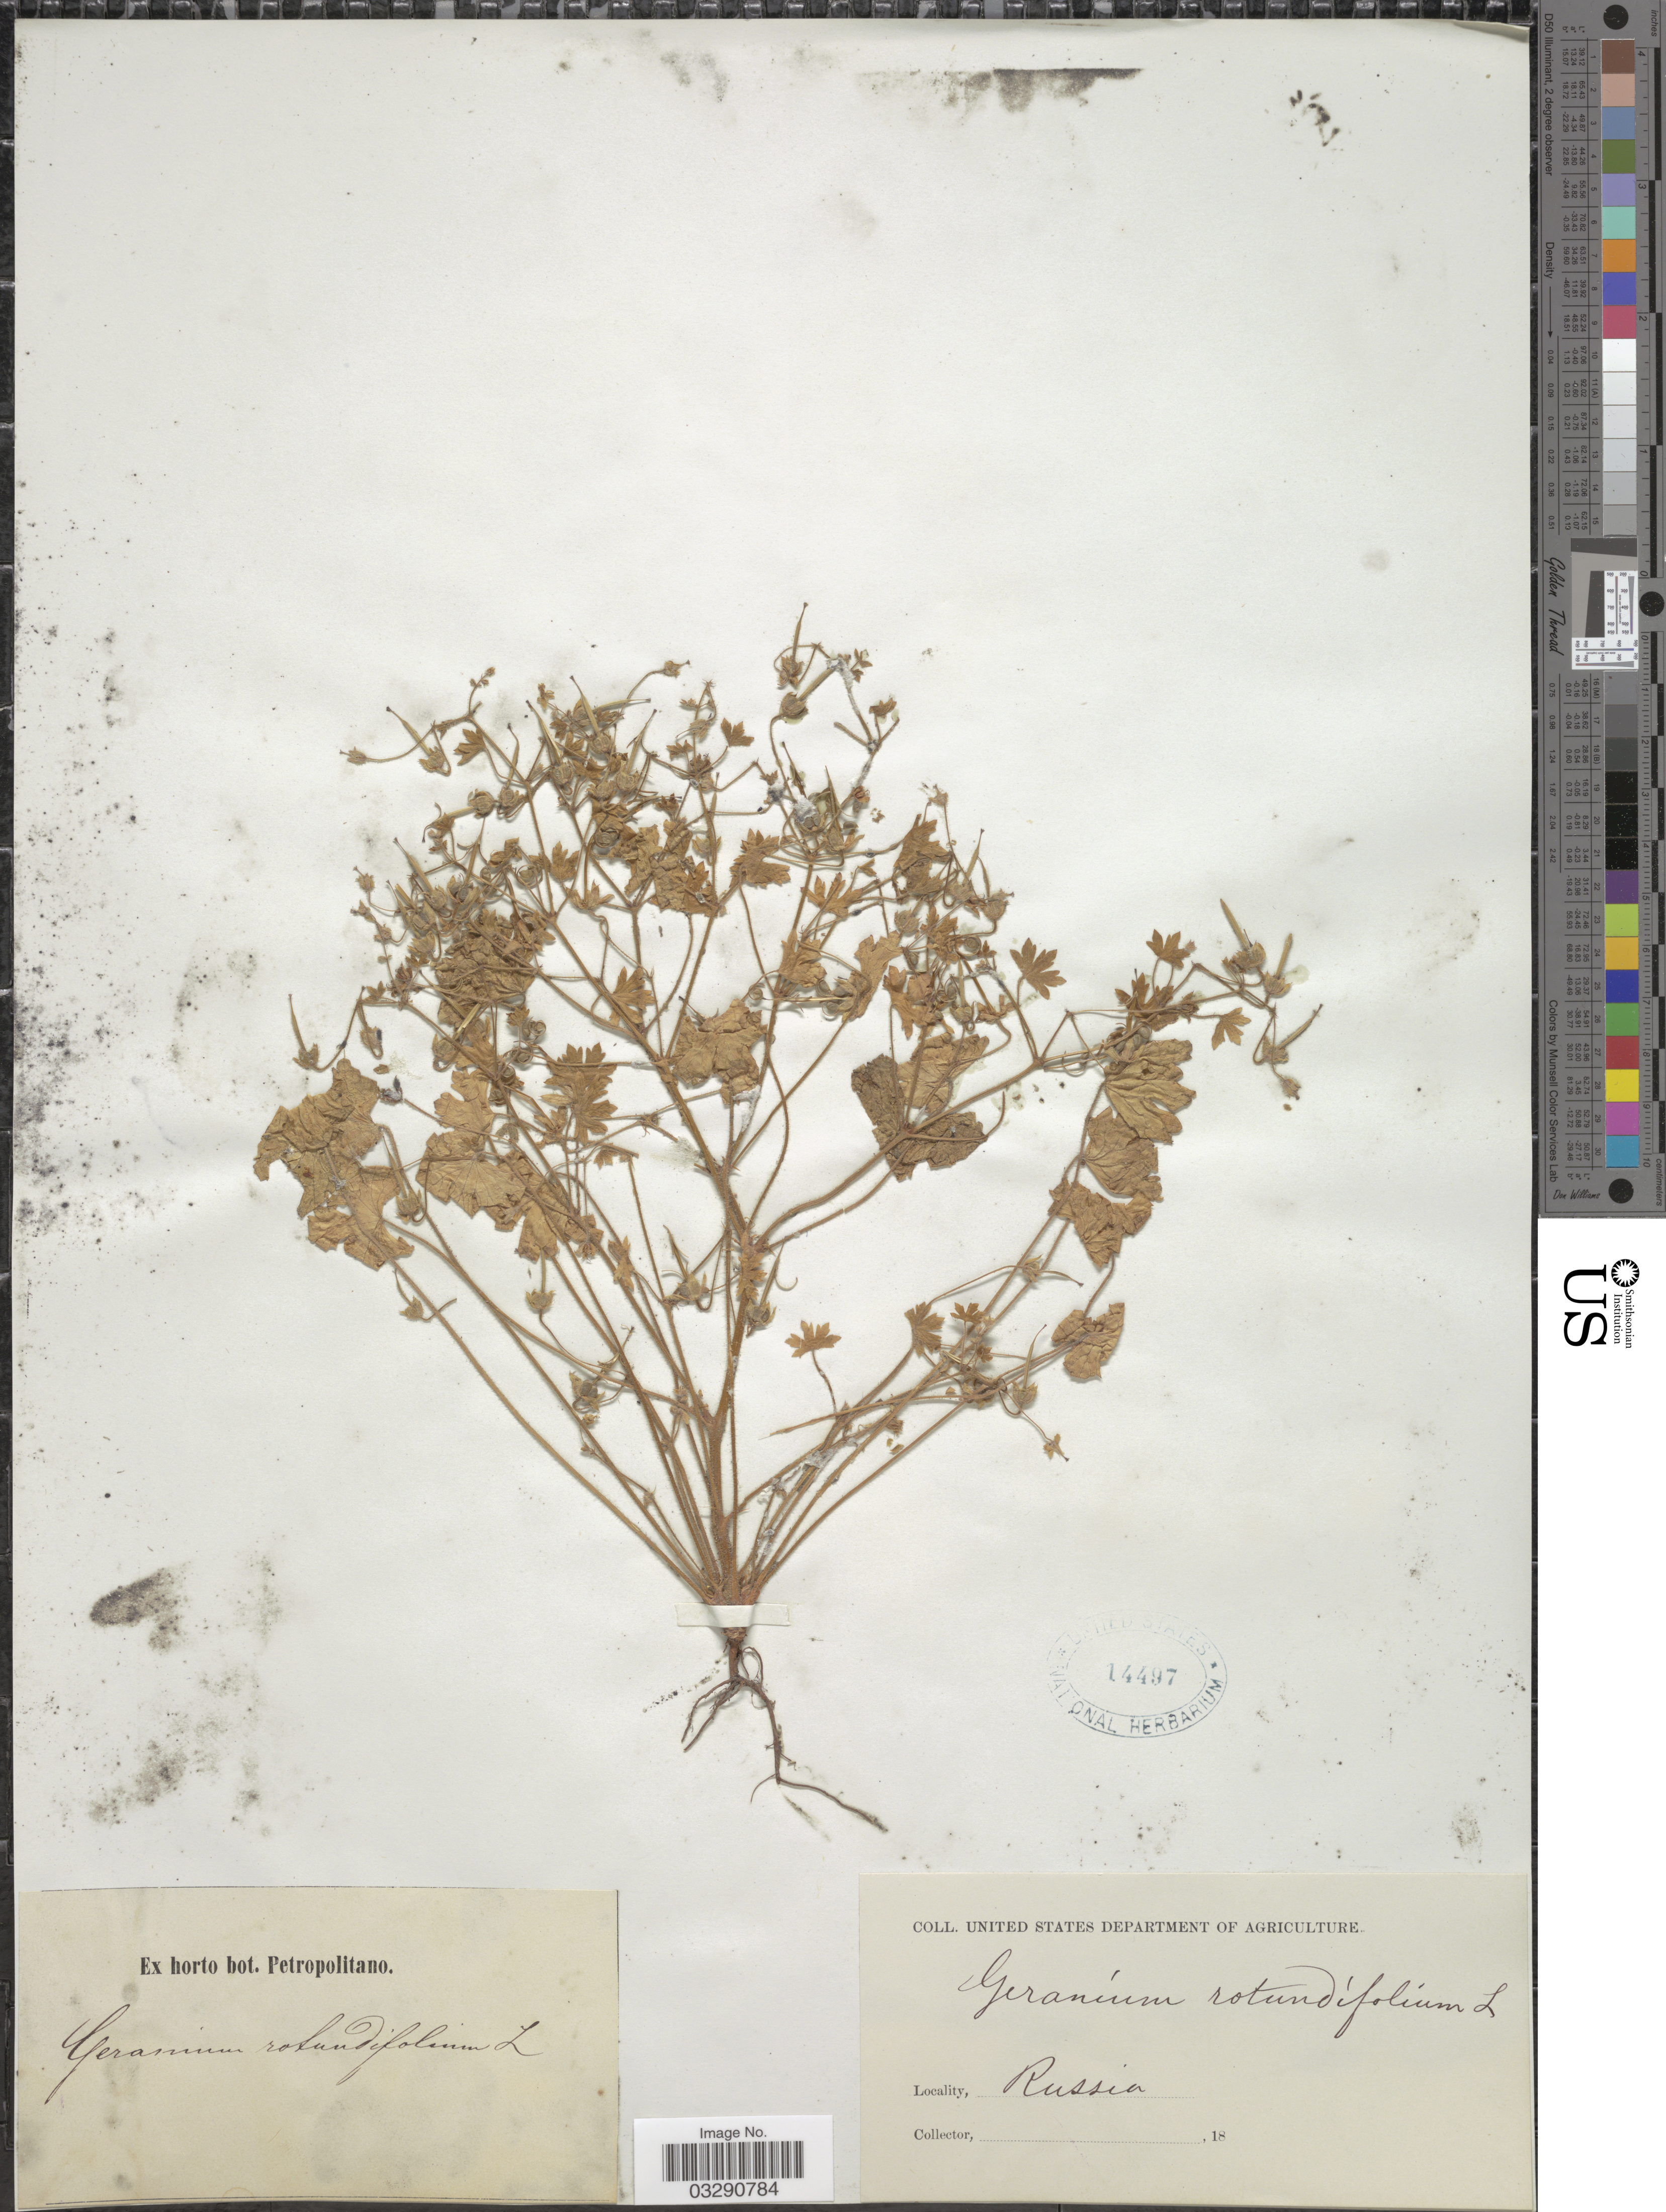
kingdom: Plantae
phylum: Tracheophyta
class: Magnoliopsida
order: Geraniales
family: Geraniaceae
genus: Geranium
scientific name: Geranium rotundifolium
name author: L.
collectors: U.S. Department of Agriculture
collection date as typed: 18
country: Russian Federation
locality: Russia.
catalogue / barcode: US 14497